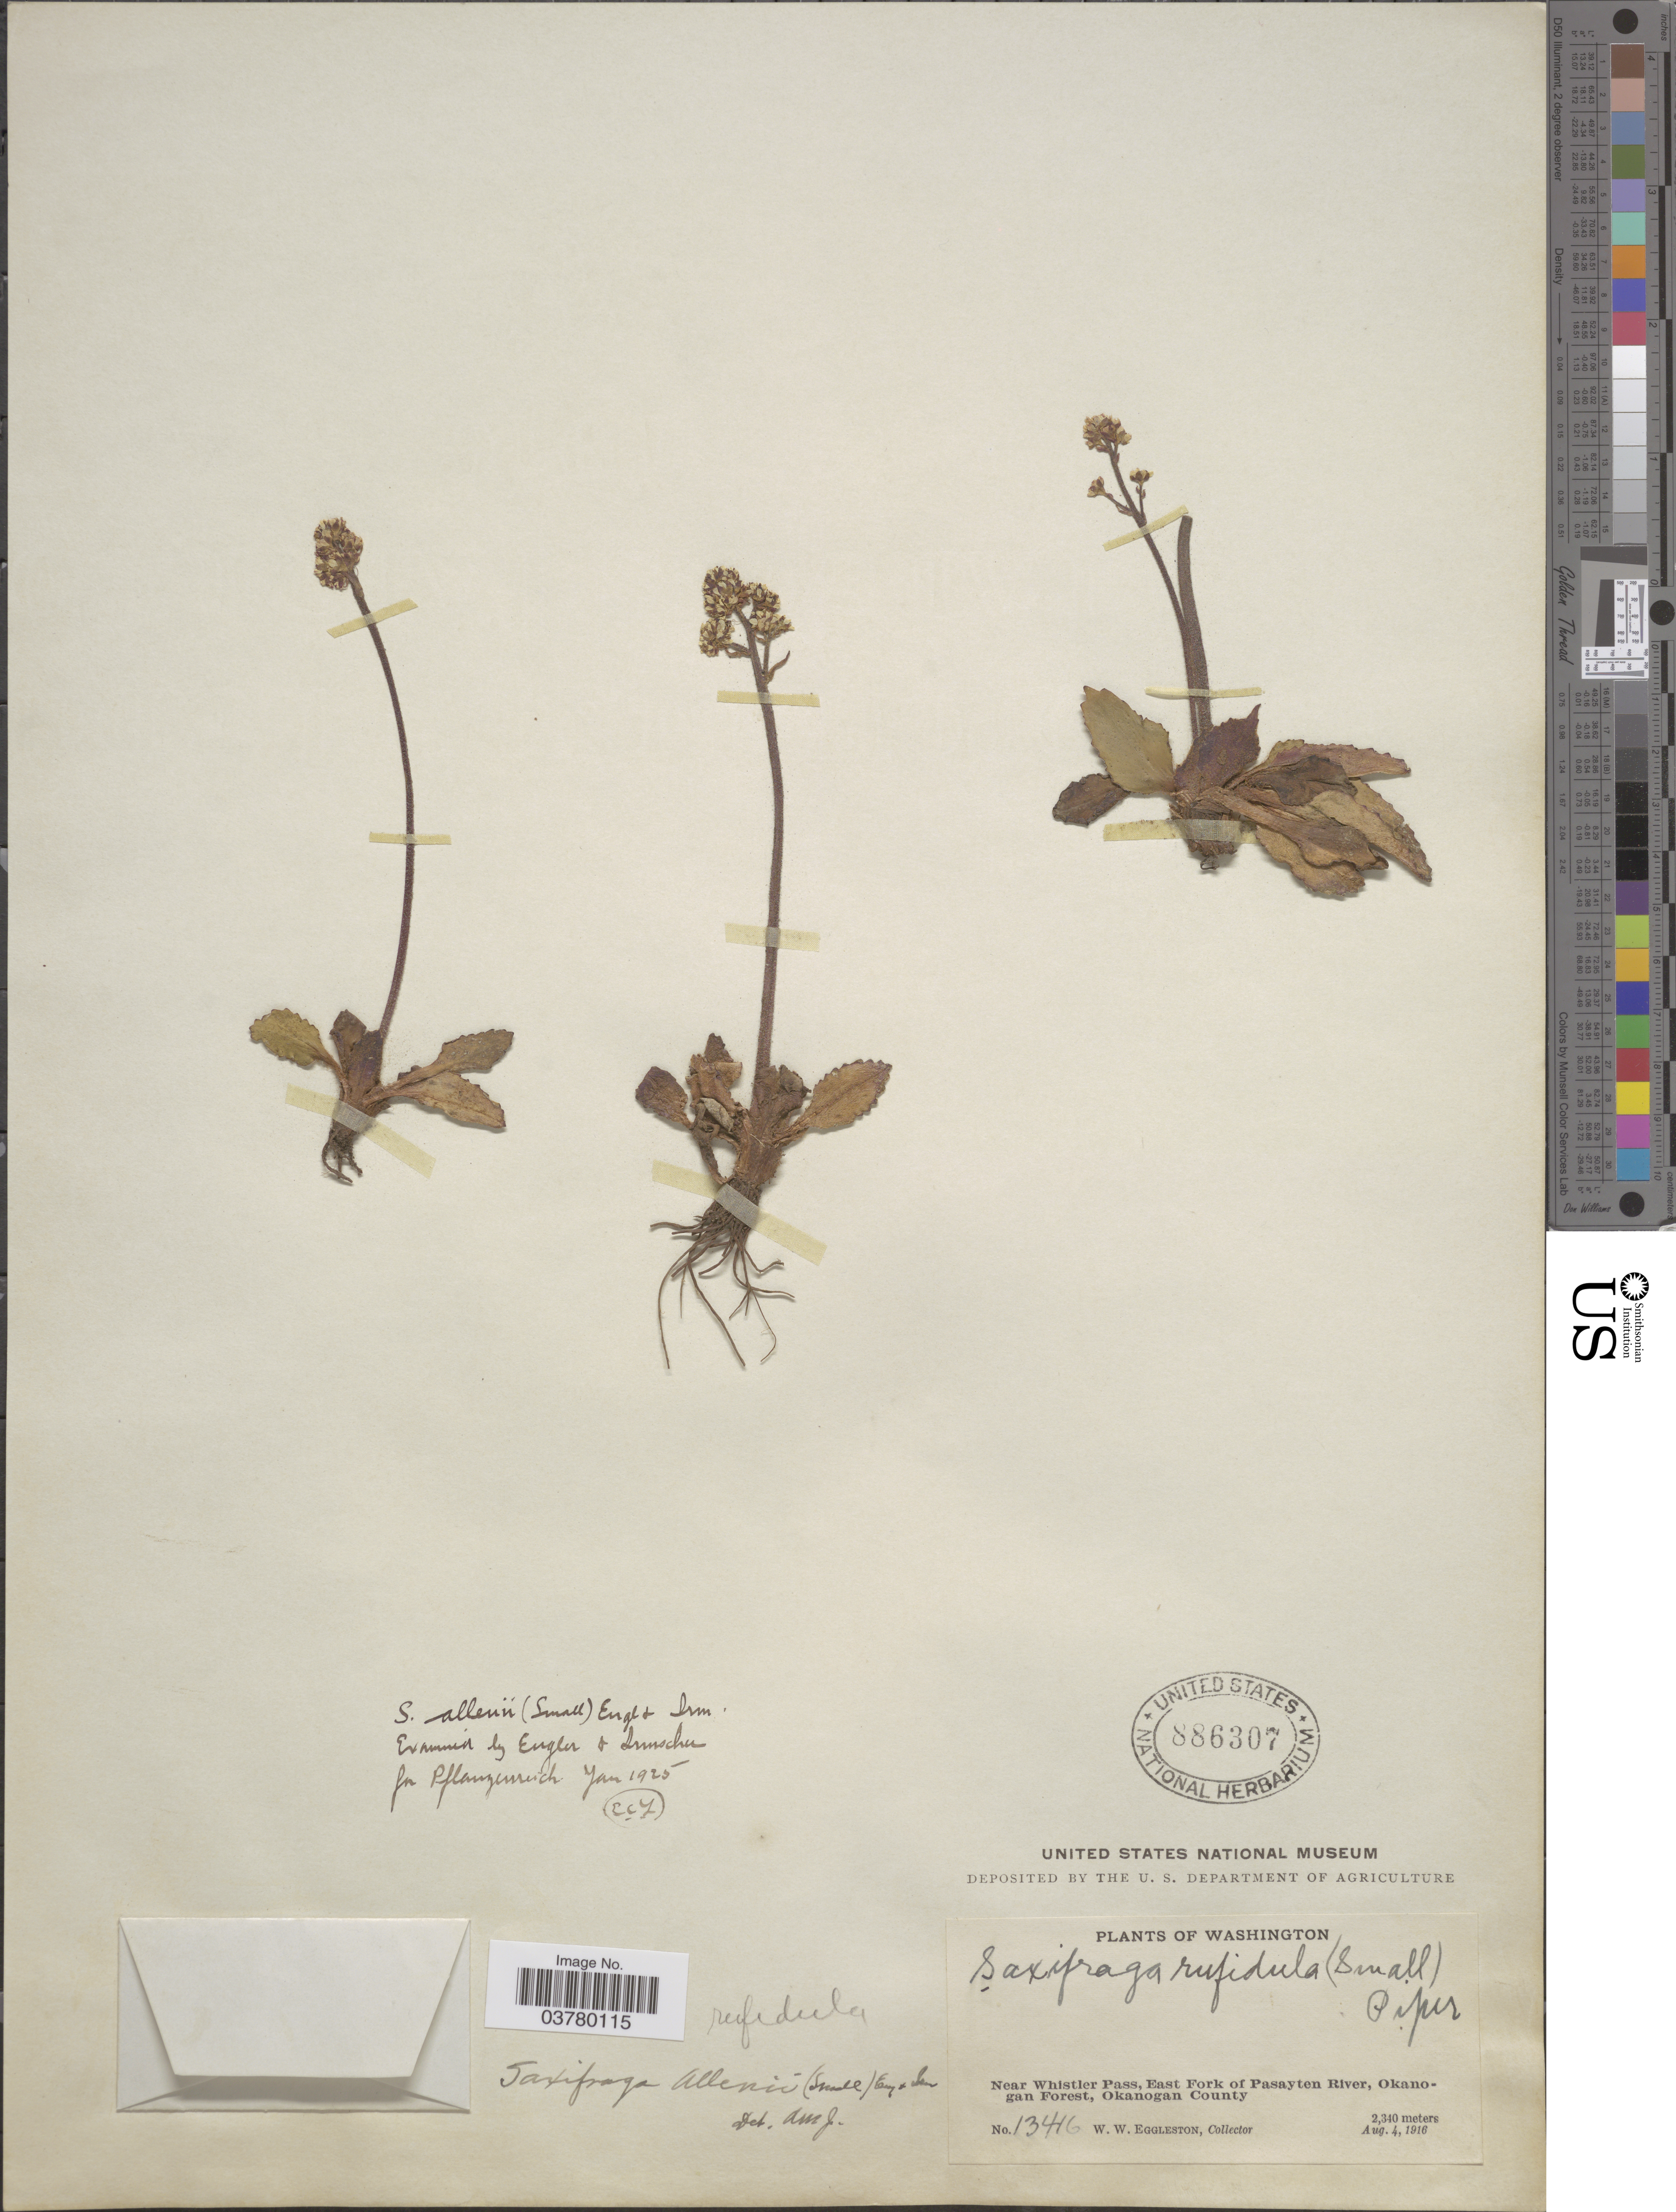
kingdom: Plantae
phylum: Tracheophyta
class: Magnoliopsida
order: Saxifragales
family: Saxifragaceae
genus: Micranthes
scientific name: Micranthes occidentalis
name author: (S. Watson) Small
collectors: W. W. Eggleston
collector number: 13416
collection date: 1916-08-04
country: United States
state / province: Washington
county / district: Okanogan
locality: Near Whistler Pass, East Fork of Pasayten River, Okanogan Forest, Okanogan County.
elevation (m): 2340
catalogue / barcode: US 886307